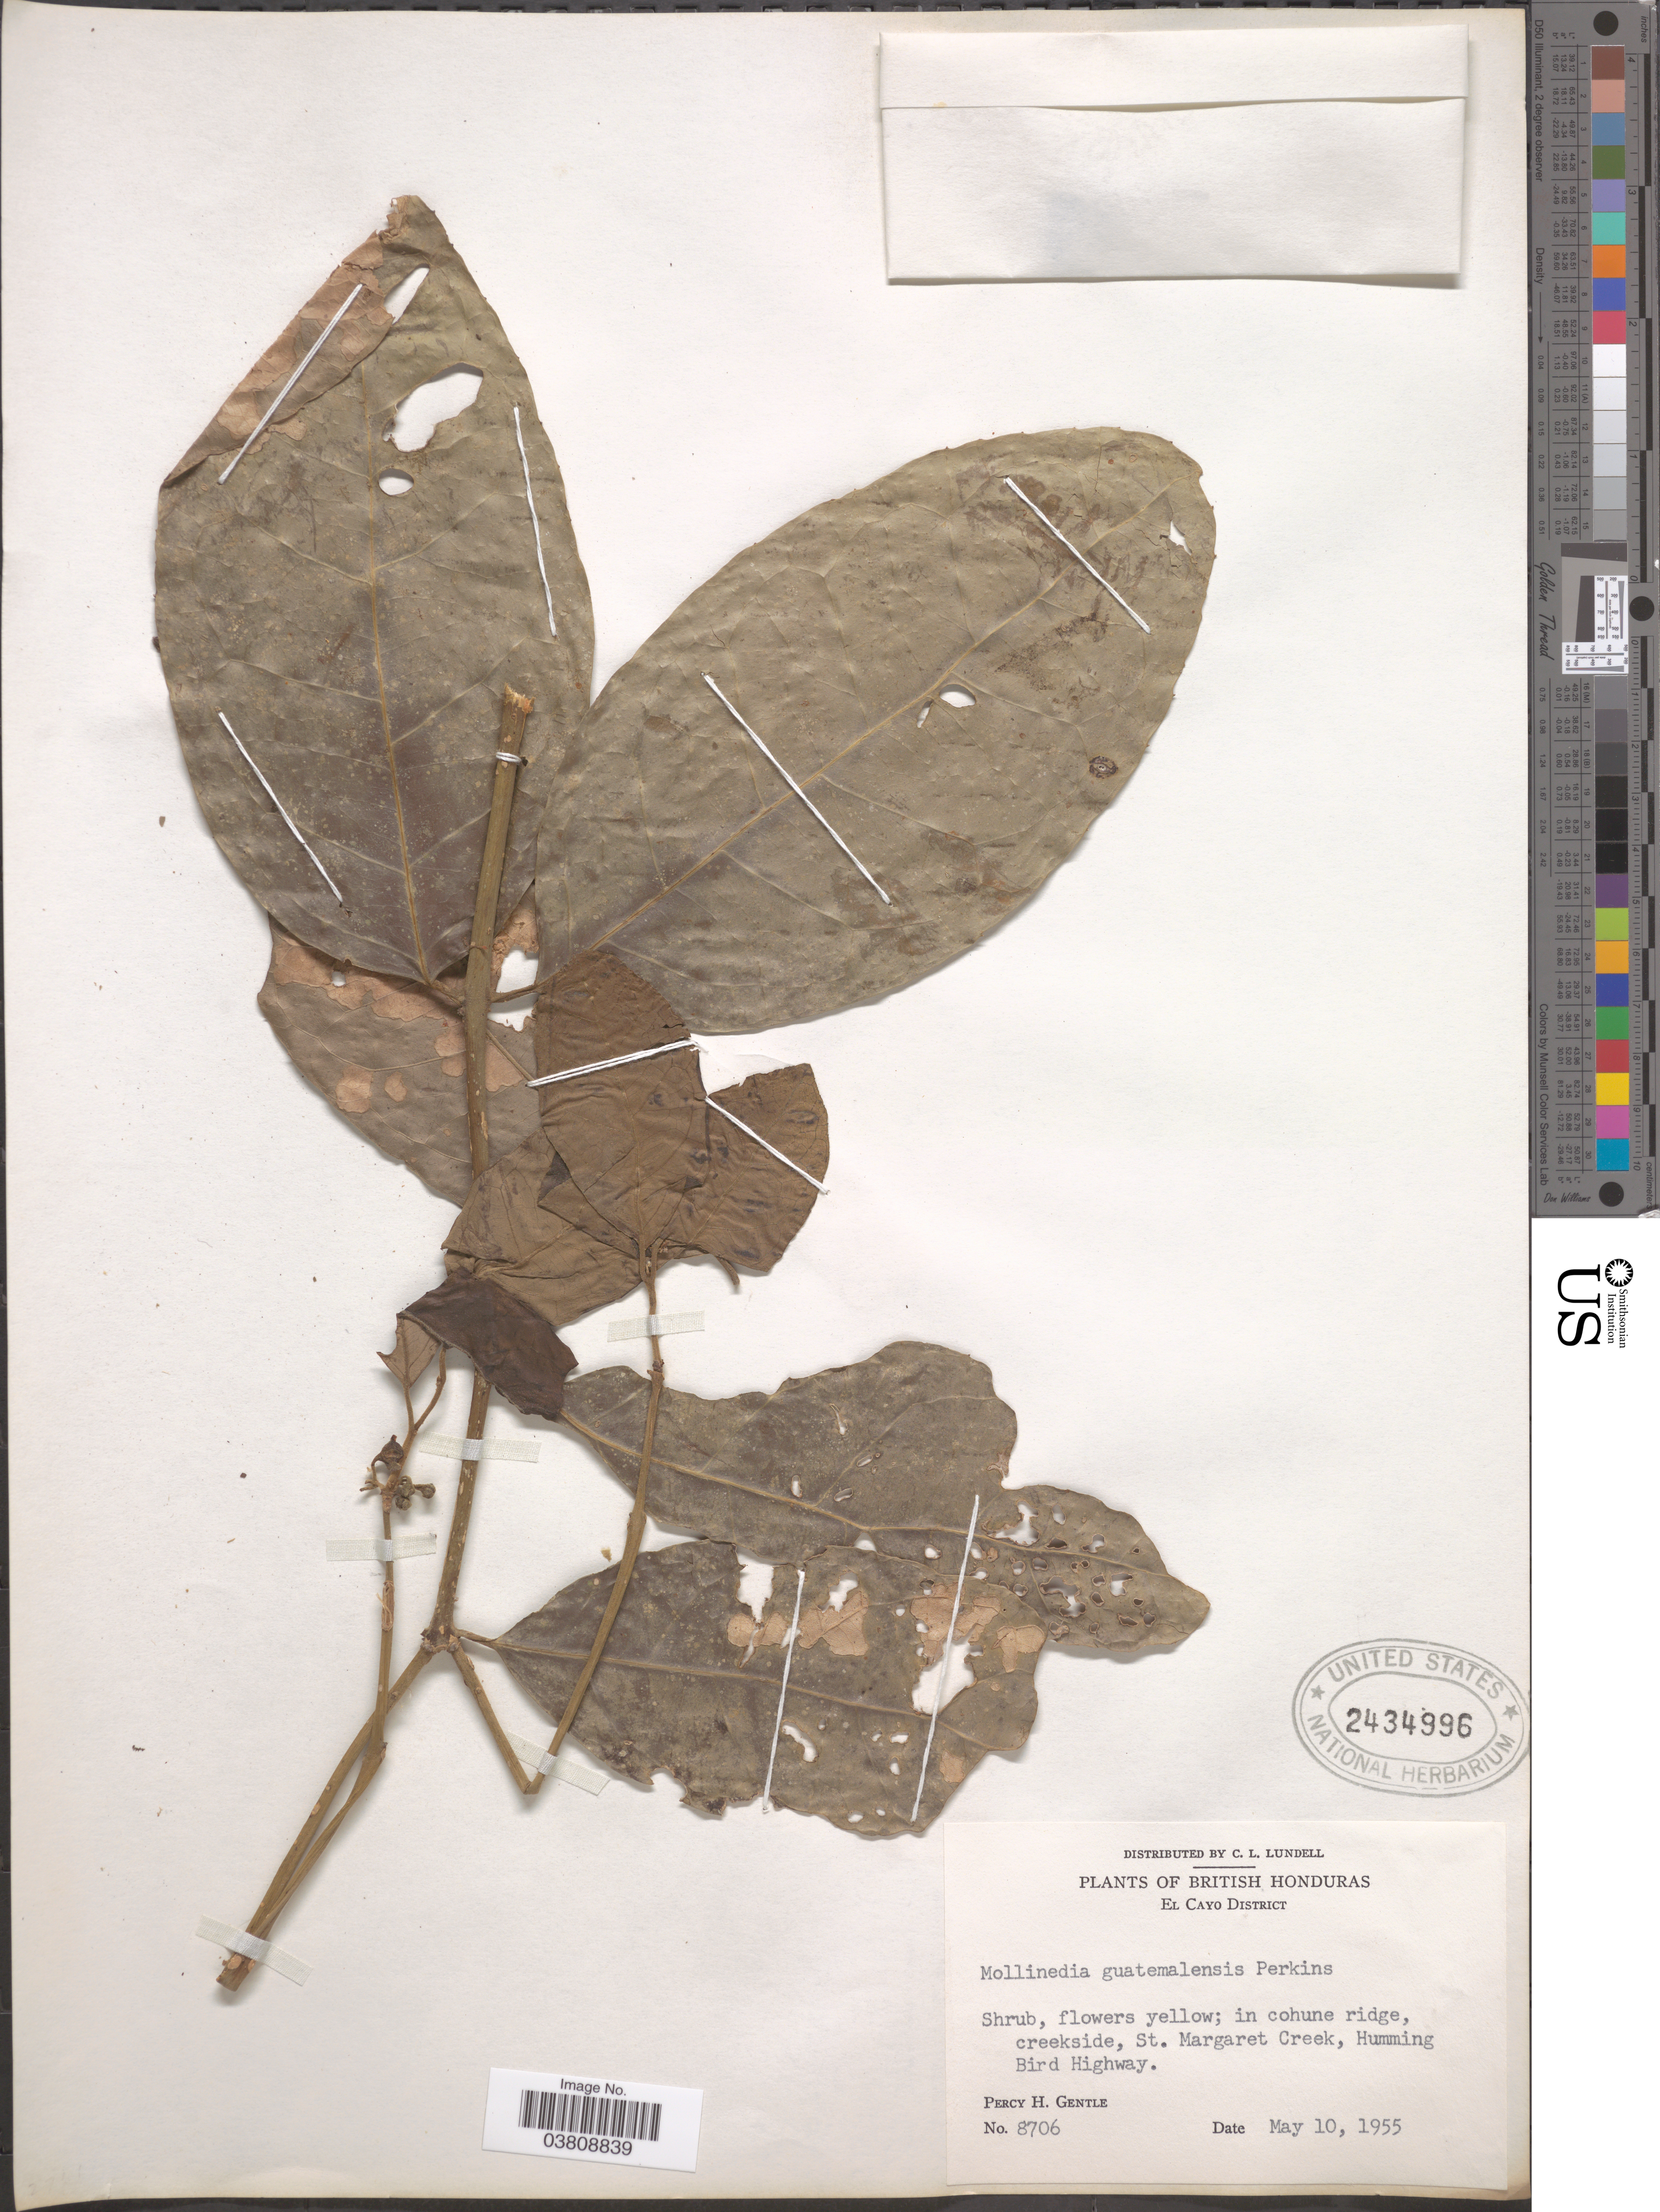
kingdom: Plantae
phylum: Tracheophyta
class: Magnoliopsida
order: Laurales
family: Monimiaceae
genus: Mollinedia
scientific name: Mollinedia guatemalensis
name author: Perkins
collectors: P. H. Gentle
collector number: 8706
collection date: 1955-05-10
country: Belize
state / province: Cayo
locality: British Honduras. El Cayo District. St. Margaret Creek, Humming Bird Highway.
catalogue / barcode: US 2434996